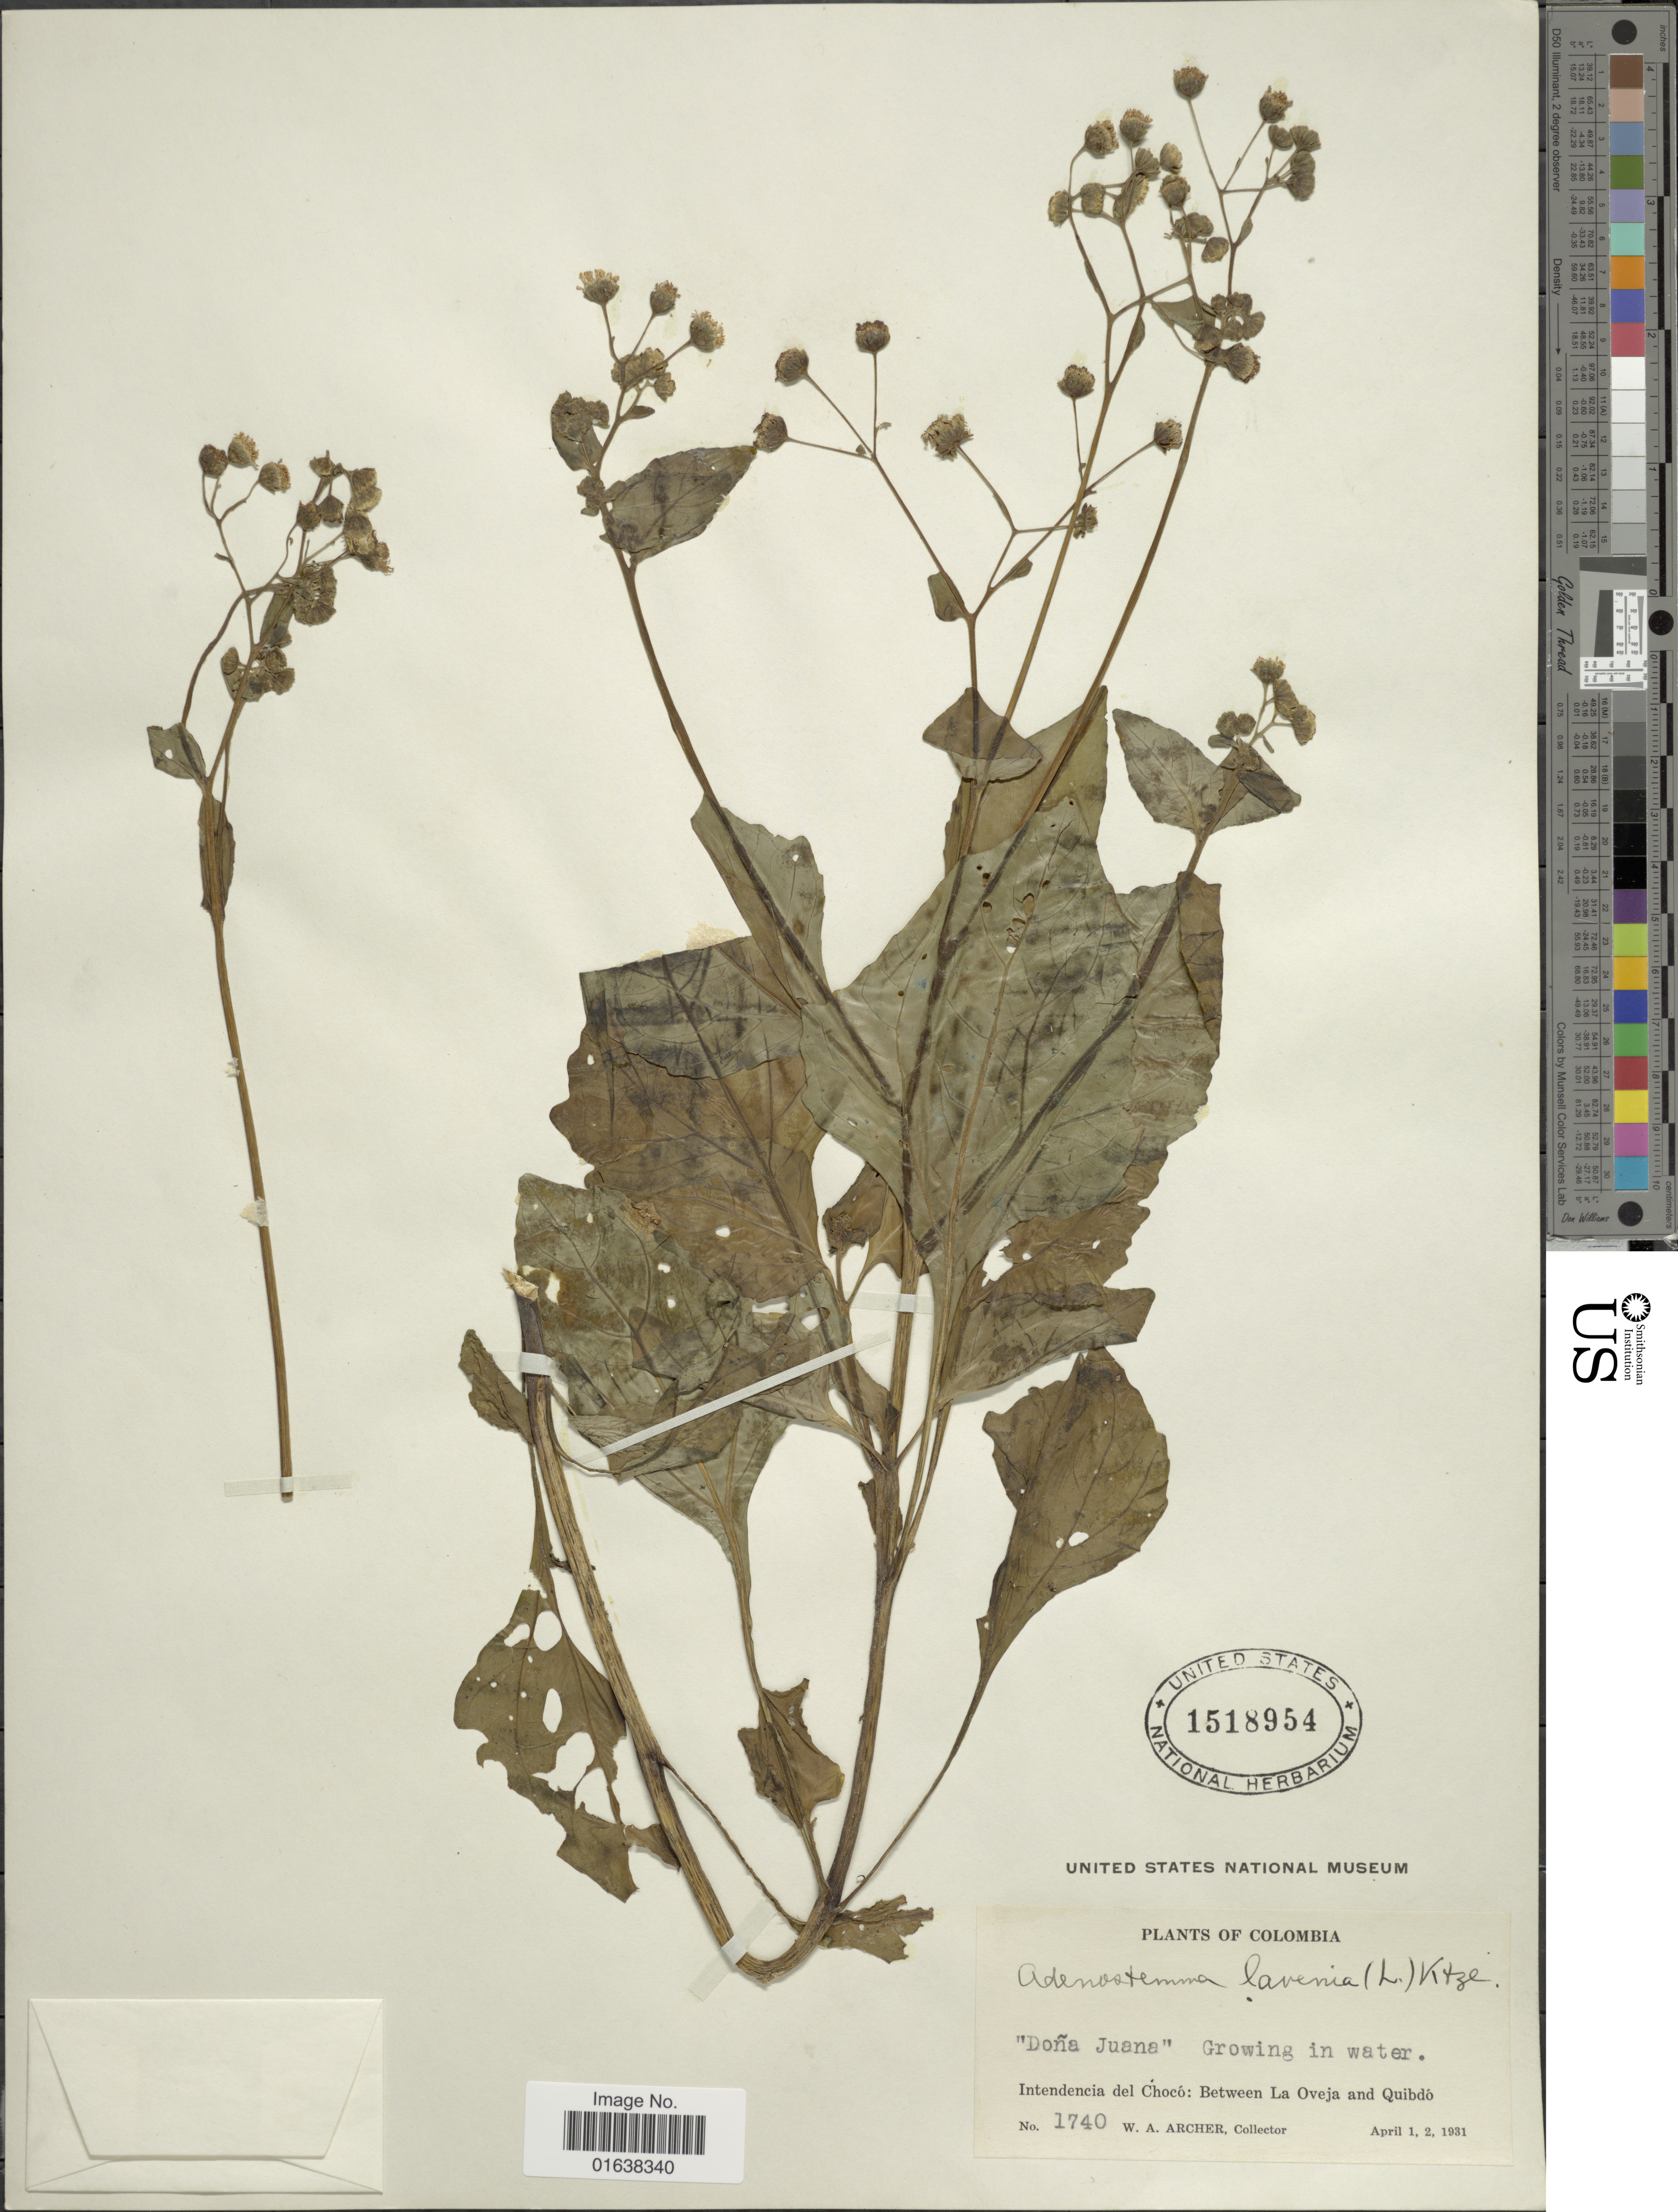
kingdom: Plantae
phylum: Tracheophyta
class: Magnoliopsida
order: Asterales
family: Asteraceae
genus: Adenostemma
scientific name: Adenostemma platyphyllum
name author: Cass.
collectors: W. A. Archer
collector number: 1740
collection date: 1931-04-01/1931-04-02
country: Colombia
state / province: Chocó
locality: Colobia. Intendecia del Chocó: Between La Oveja and Quibdo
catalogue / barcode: US 1518954